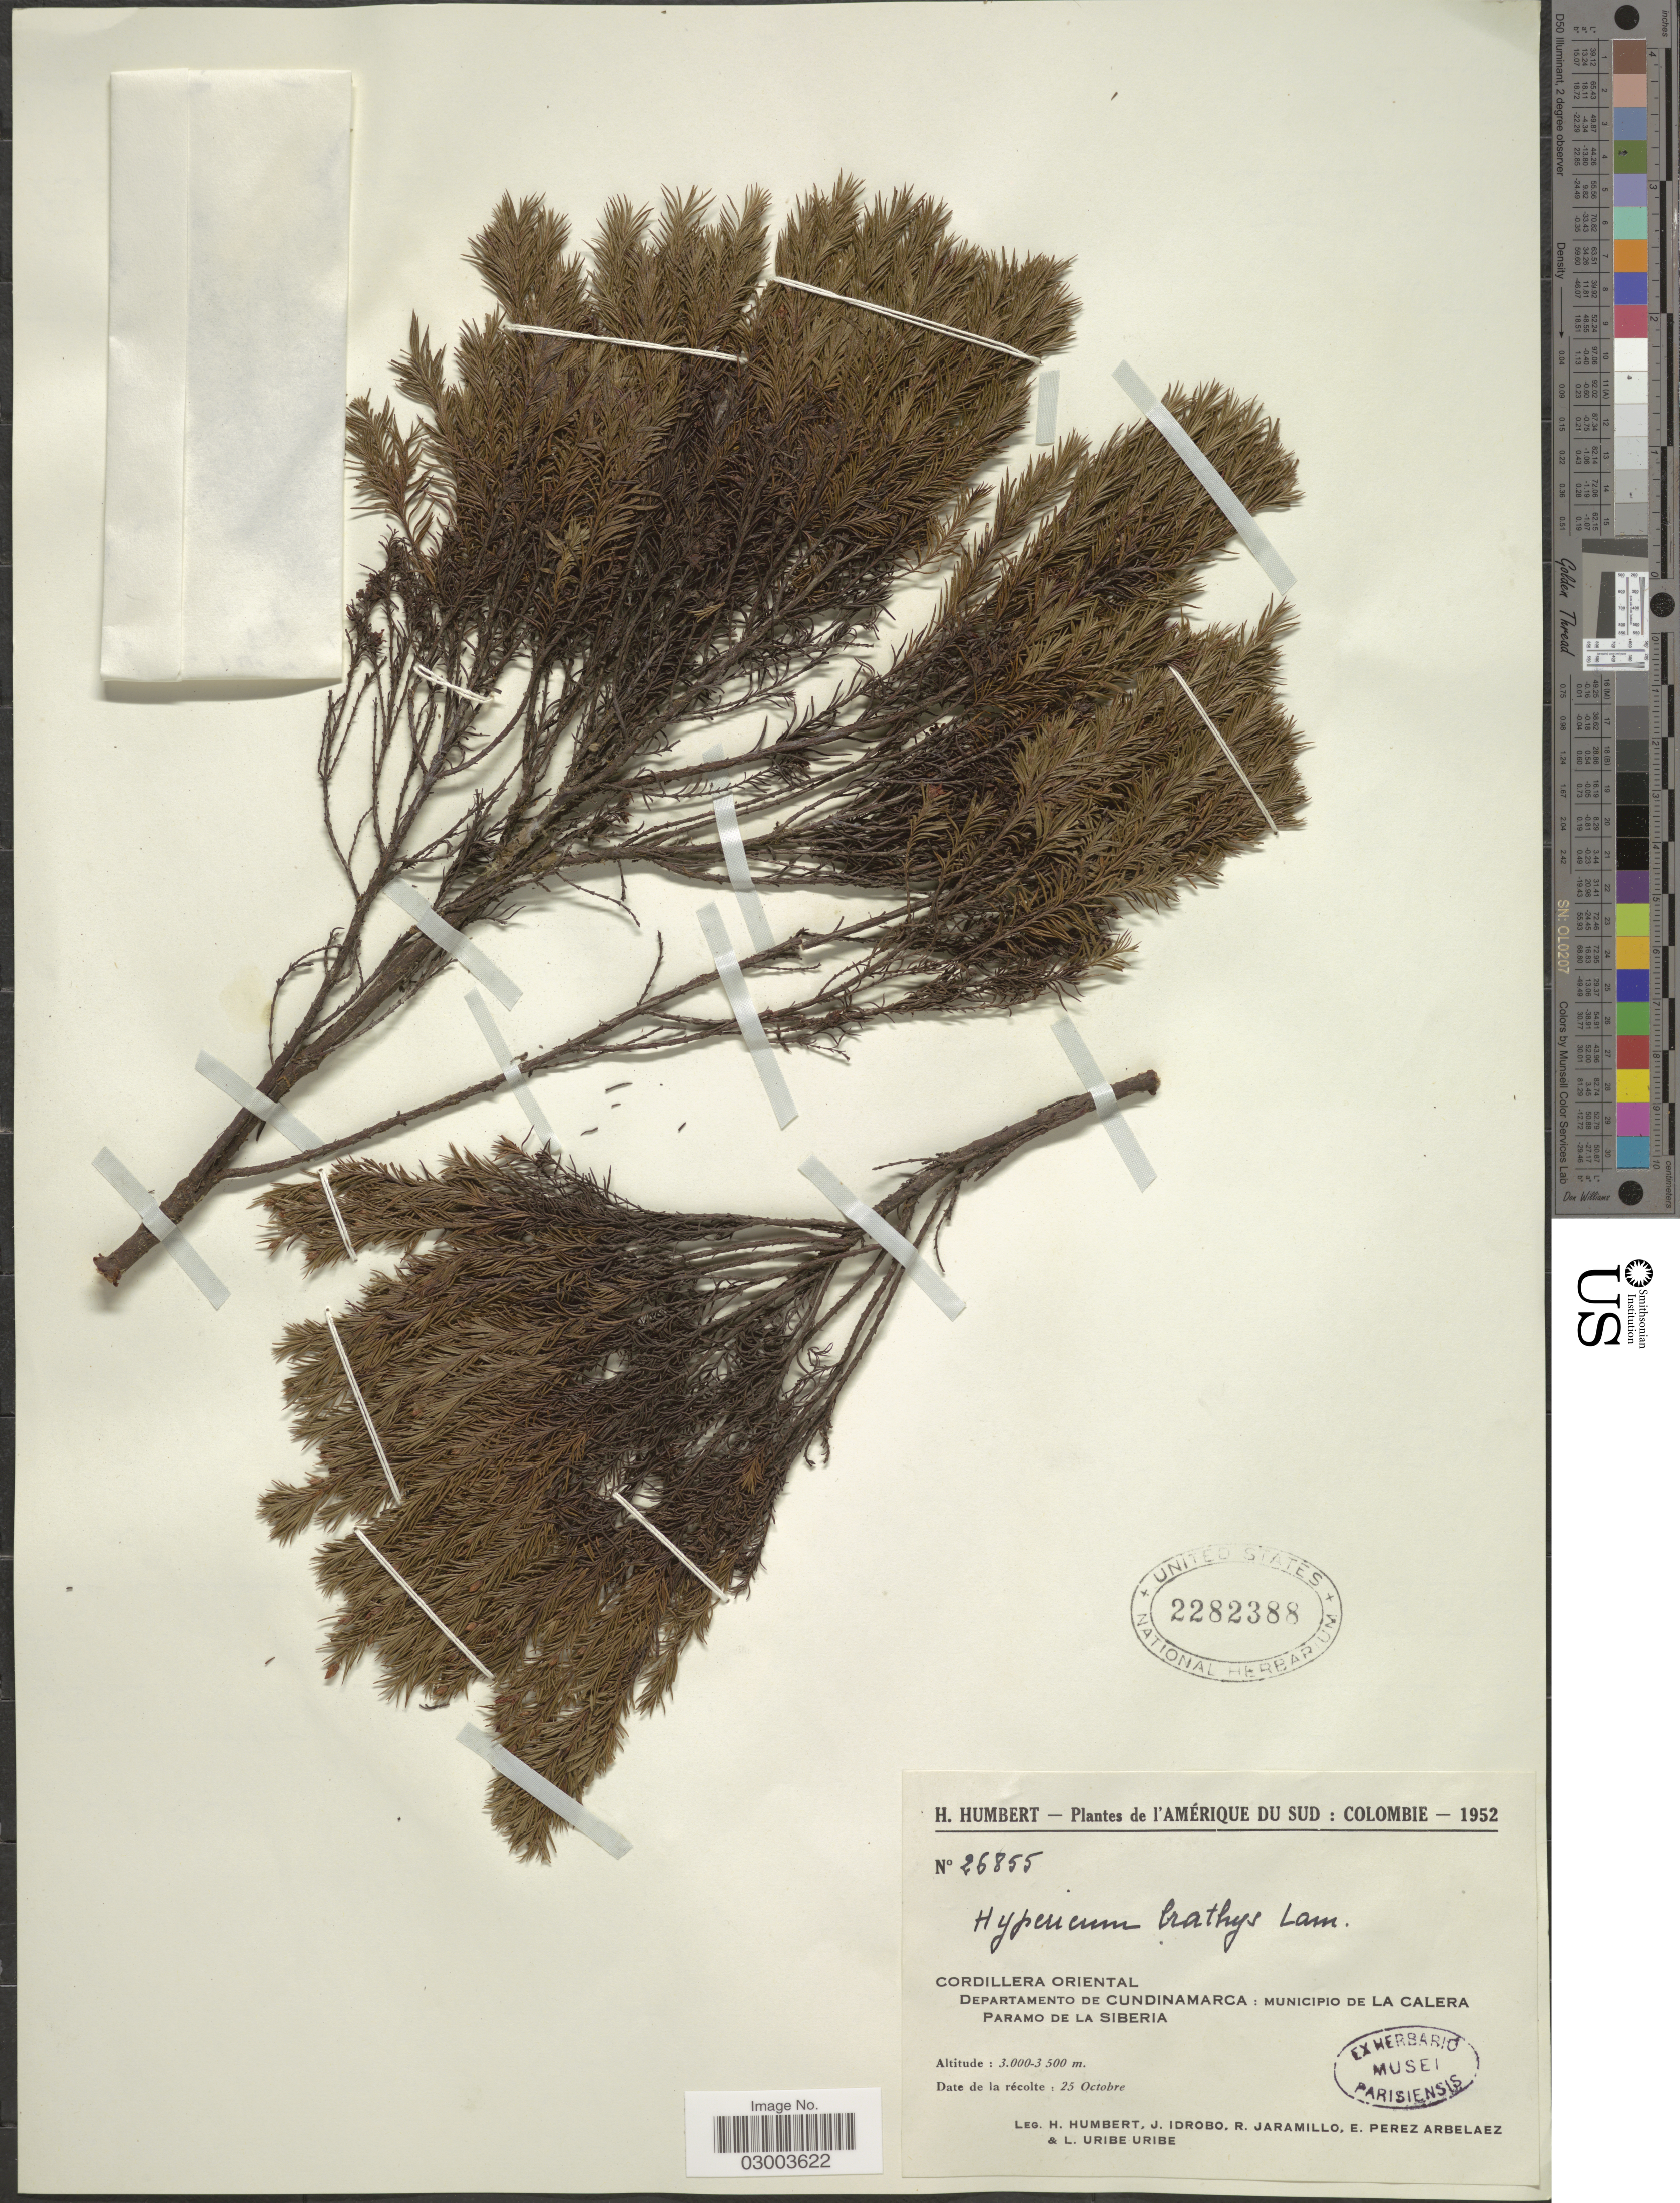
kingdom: Plantae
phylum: Tracheophyta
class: Magnoliopsida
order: Malpighiales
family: Hypericaceae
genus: Hypericum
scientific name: Hypericum juniperinum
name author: Kunth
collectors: H. Humbert, J. M. Idrobo, R. Jaramillo, E. Pérez Arbeláez & L. Uribe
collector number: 26855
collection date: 1952-10-25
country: Colombia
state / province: Cundinamarca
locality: Cordillera Oriental, Departamento de Cundinamarca: Municipio de La Calera Paramo de la Siberia.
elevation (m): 3000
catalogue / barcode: US 2282388